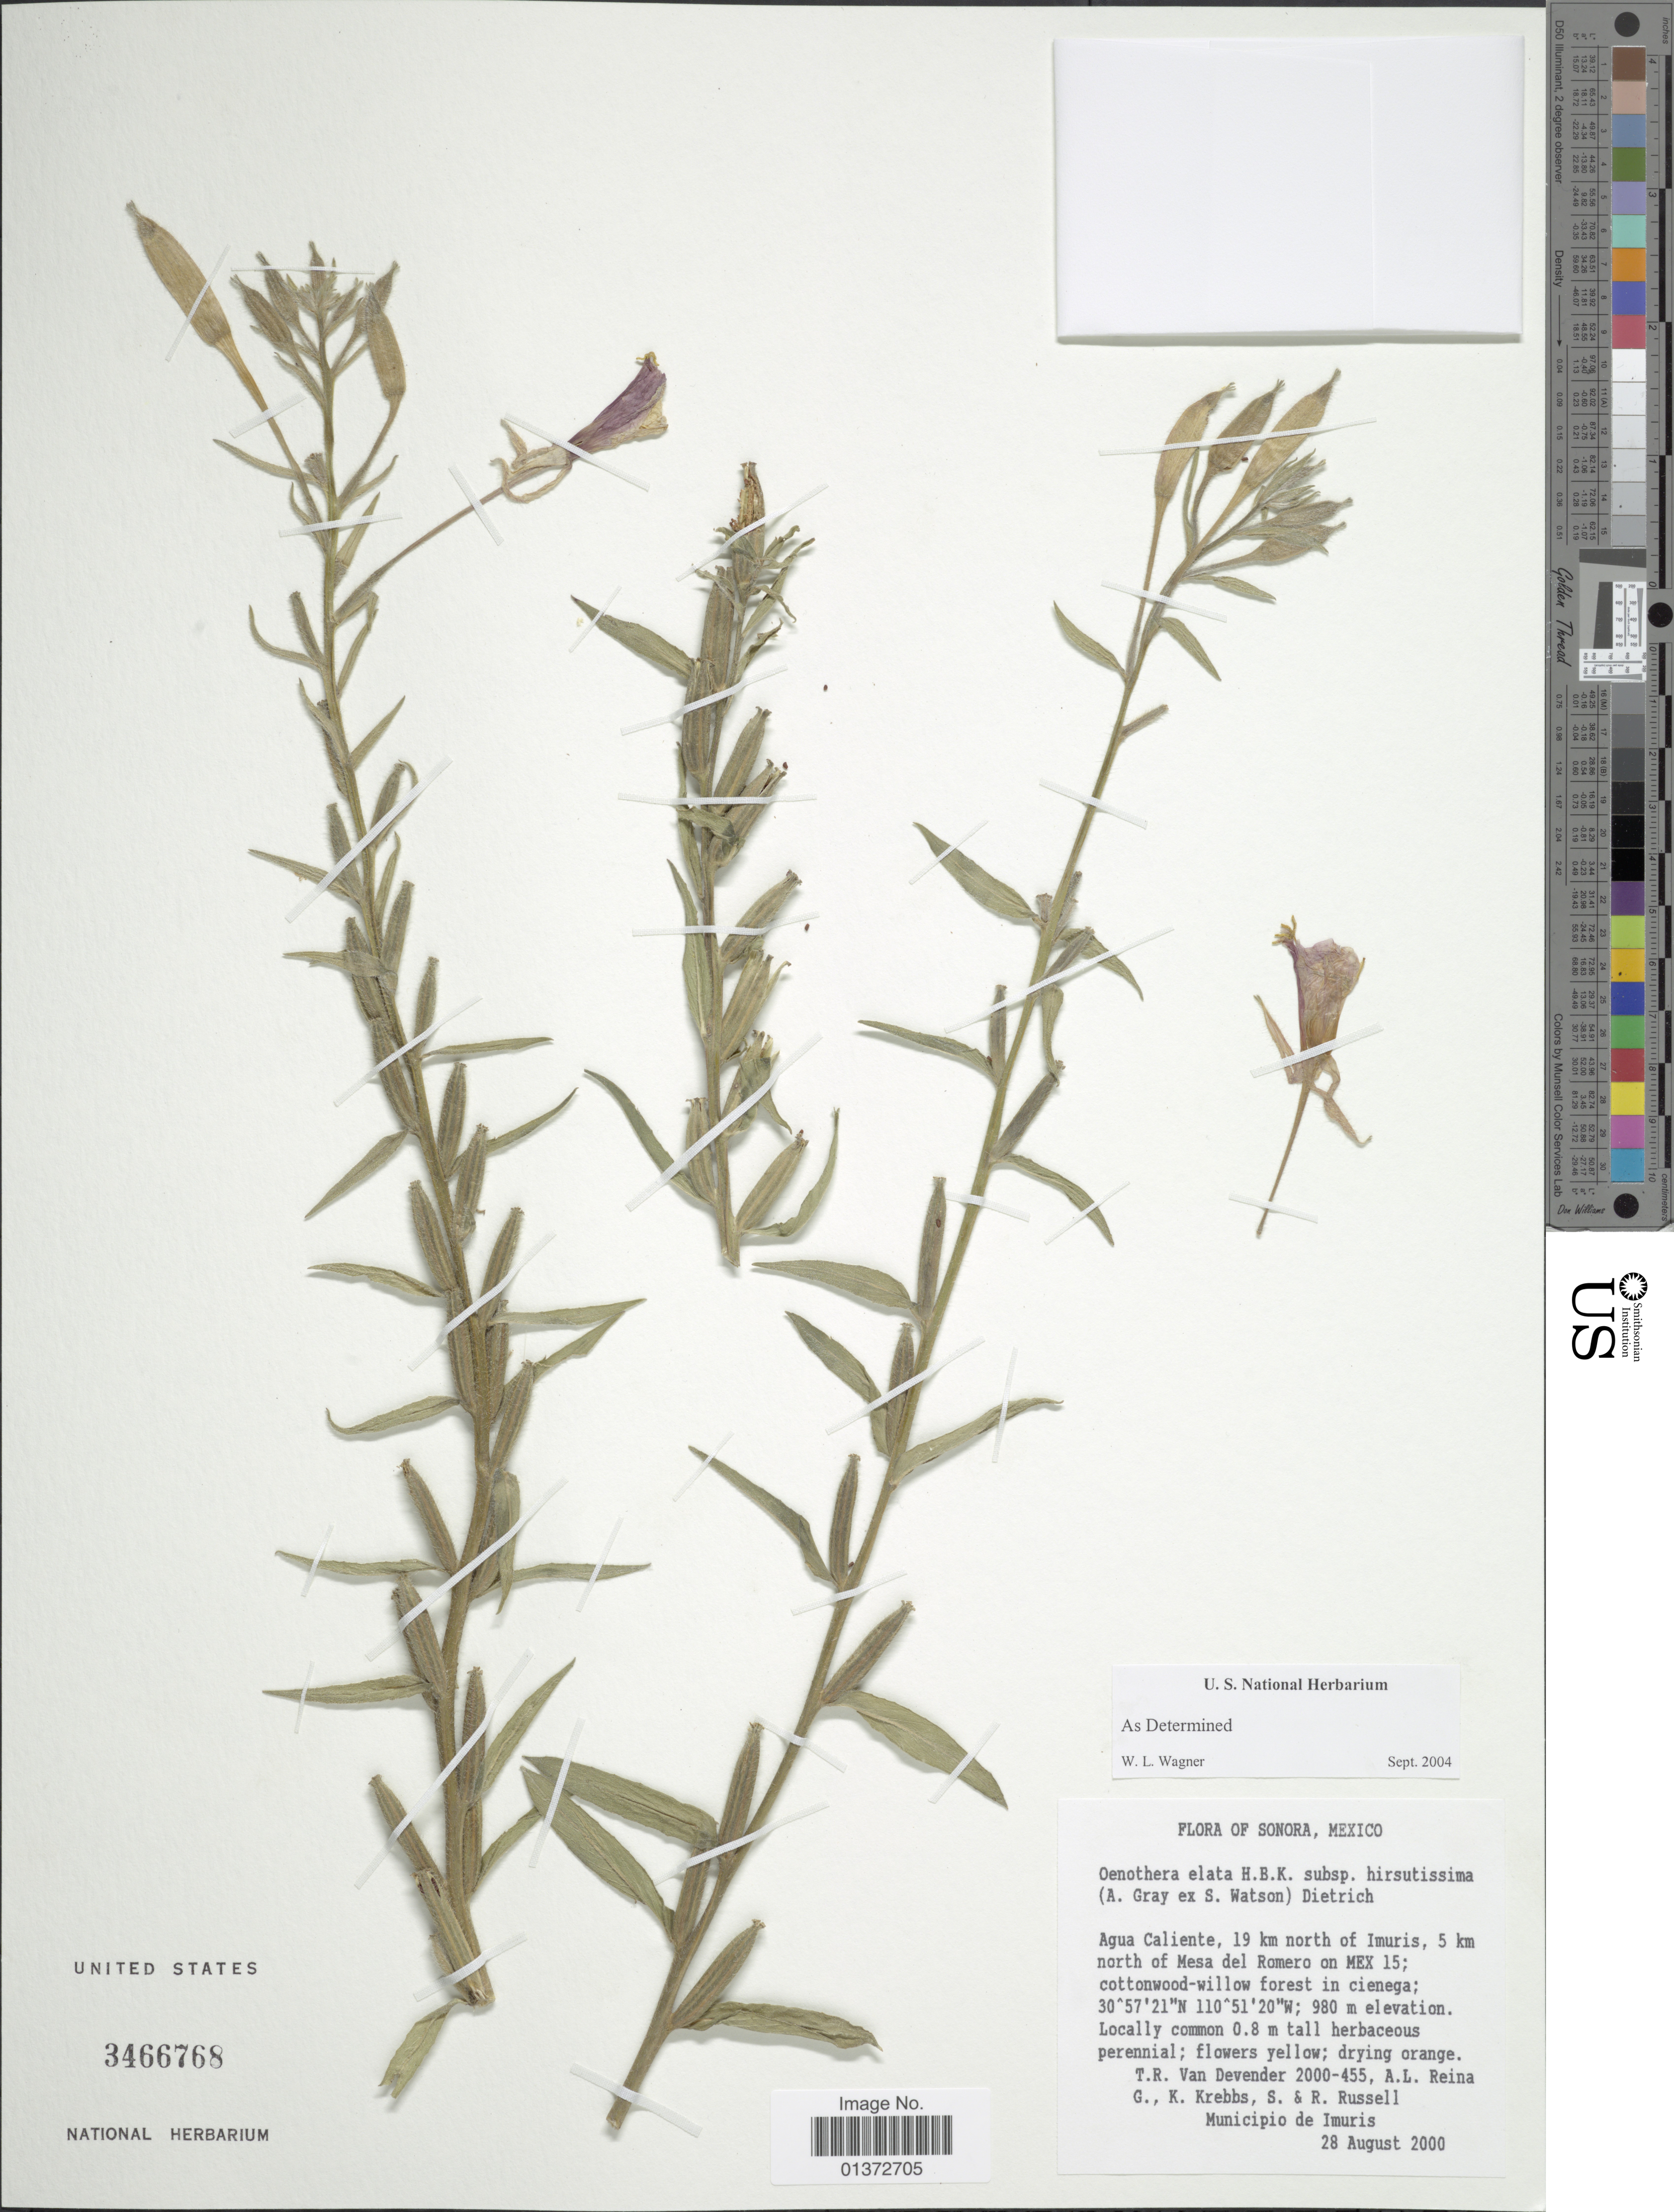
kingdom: Plantae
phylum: Tracheophyta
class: Magnoliopsida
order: Myrtales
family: Onagraceae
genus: Oenothera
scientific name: Oenothera elata subsp. hirsutissima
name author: (A. Gray ex S. Watson) W. Dietr.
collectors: T. R. Van Devender, A. L. Reina G., K. Krebbs, S. Russell & R. Russell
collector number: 2000-455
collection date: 2000-08-28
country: Mexico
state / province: Sonora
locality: Agua Caliente, 19 km north of Imuris, 5 km north of Mesa del Romero on Mex 15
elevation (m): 980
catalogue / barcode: US 3466768